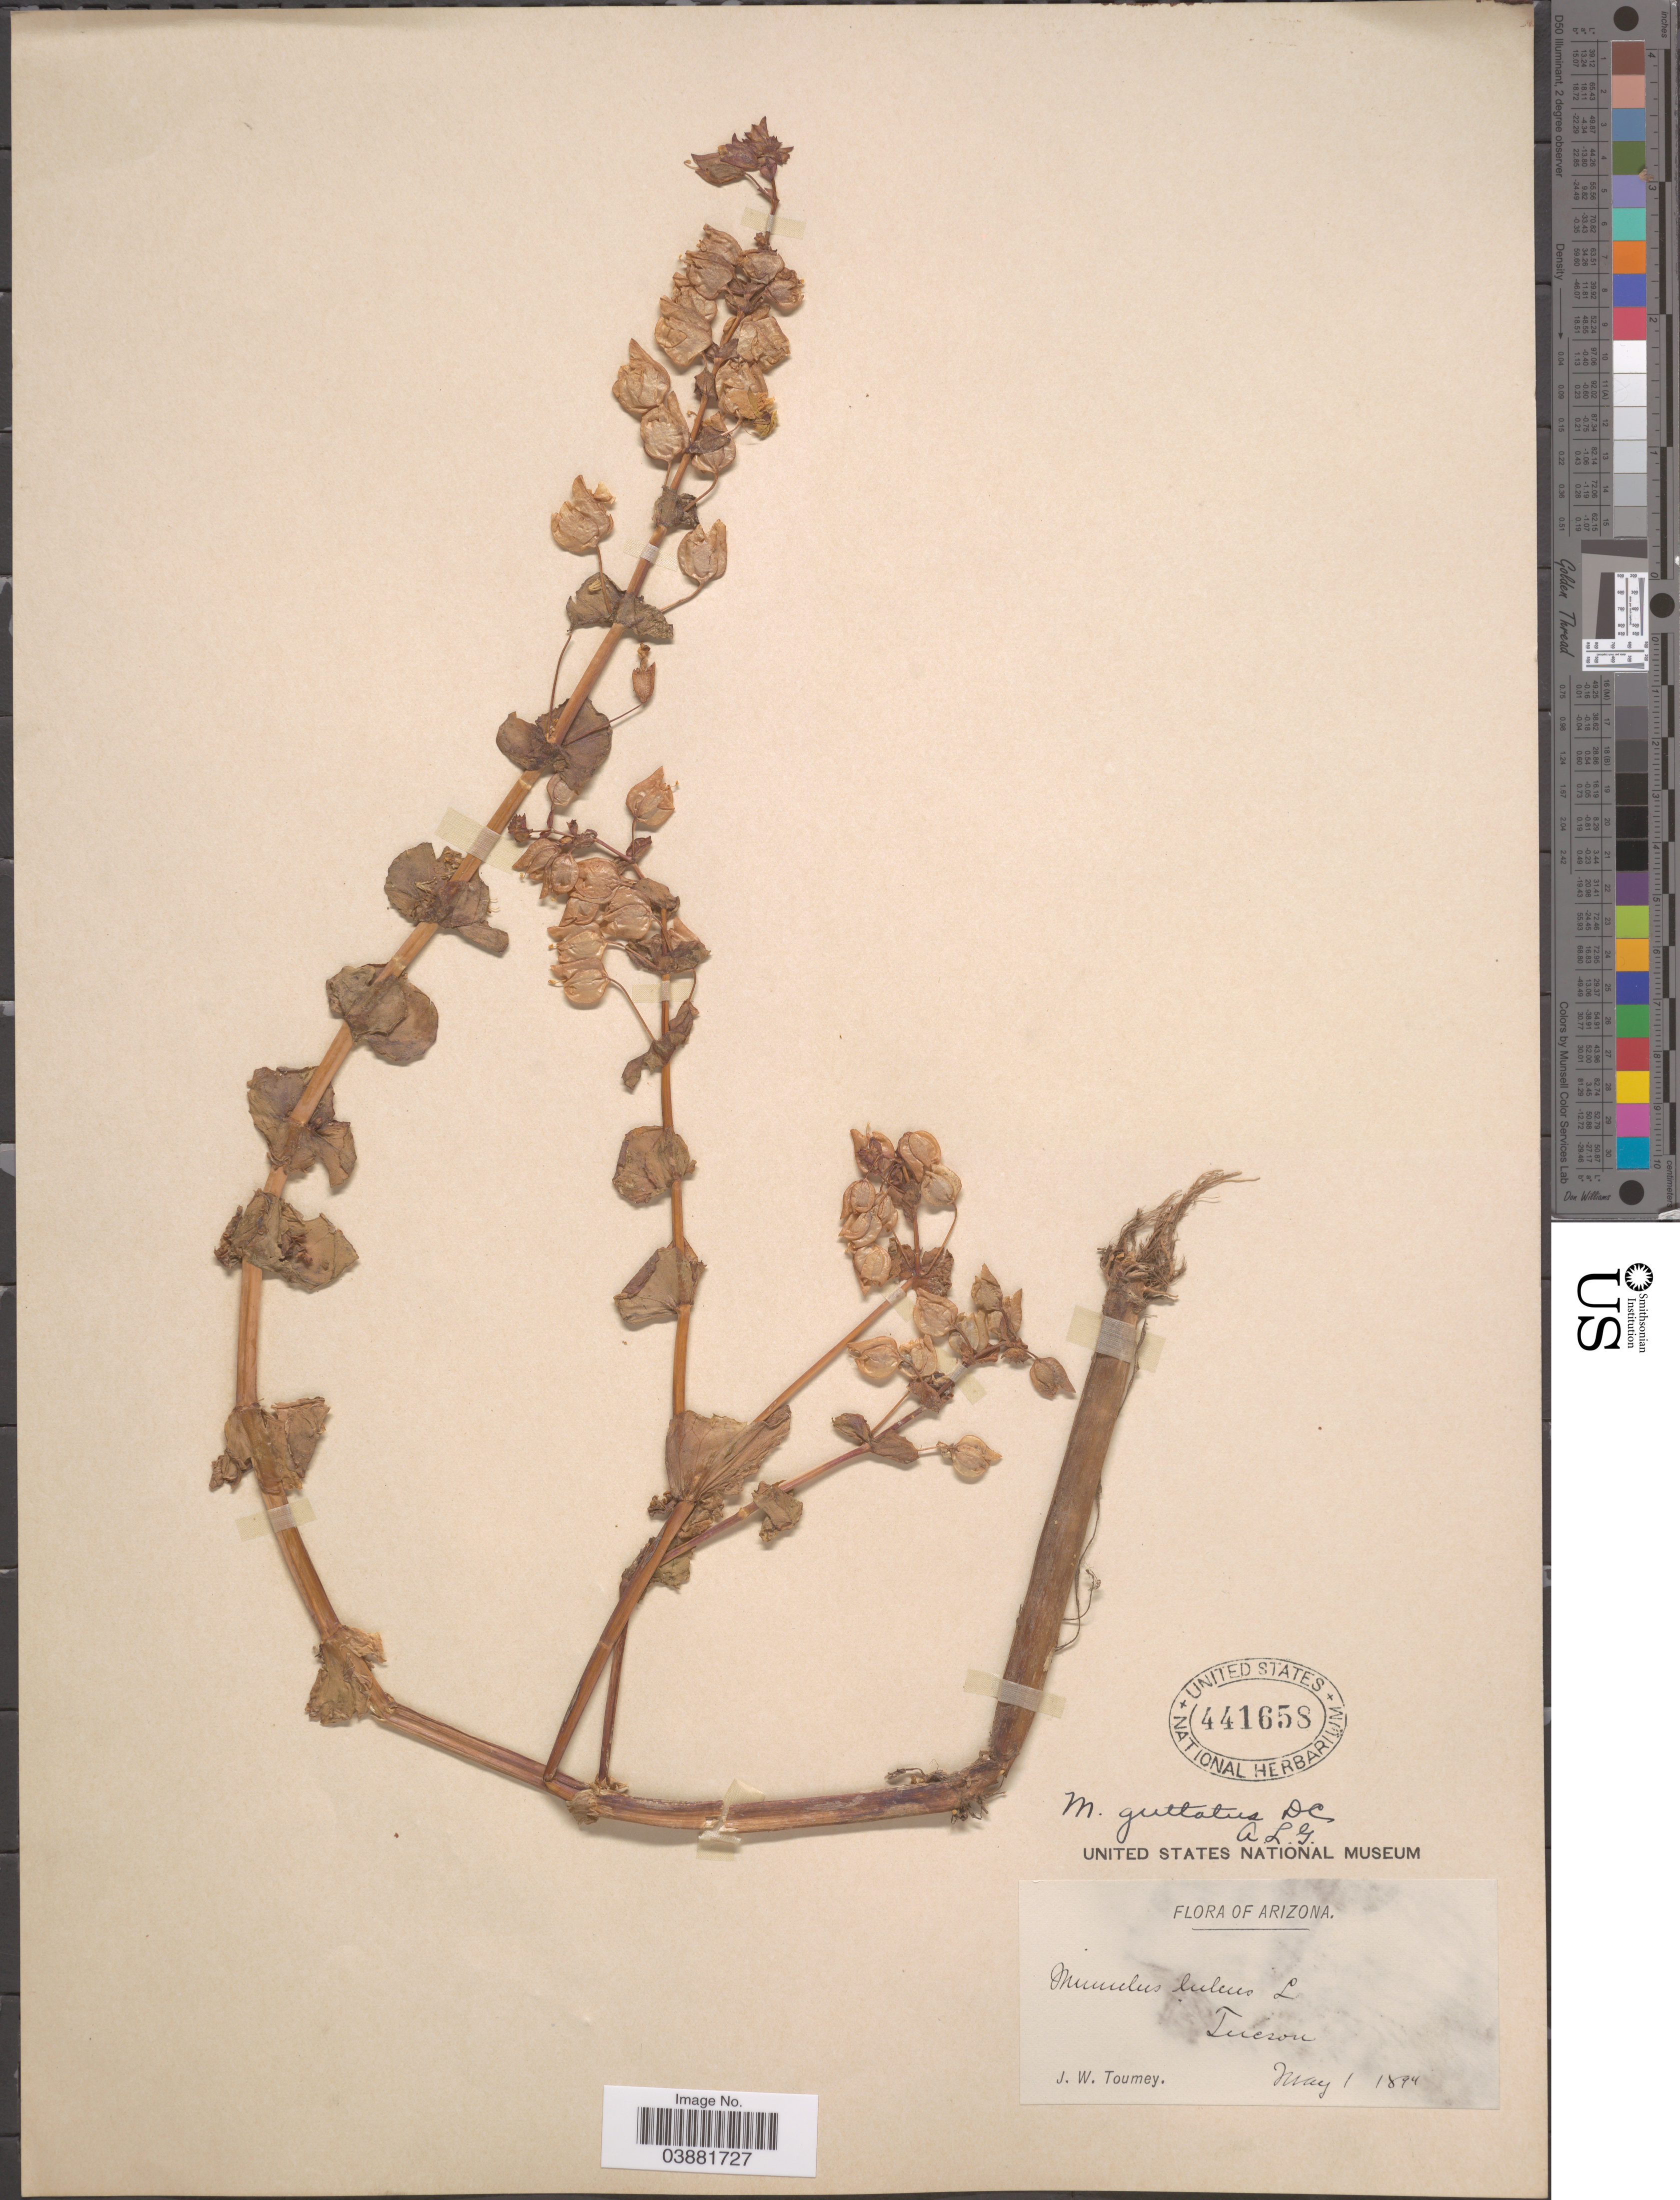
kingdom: Plantae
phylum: Tracheophyta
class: Magnoliopsida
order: Lamiales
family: Phrymaceae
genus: Mimulus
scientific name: Mimulus guttatus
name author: DC.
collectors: J. W. Toumey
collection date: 1894-05-01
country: United States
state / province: Arizona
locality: Tucson.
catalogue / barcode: US 441658